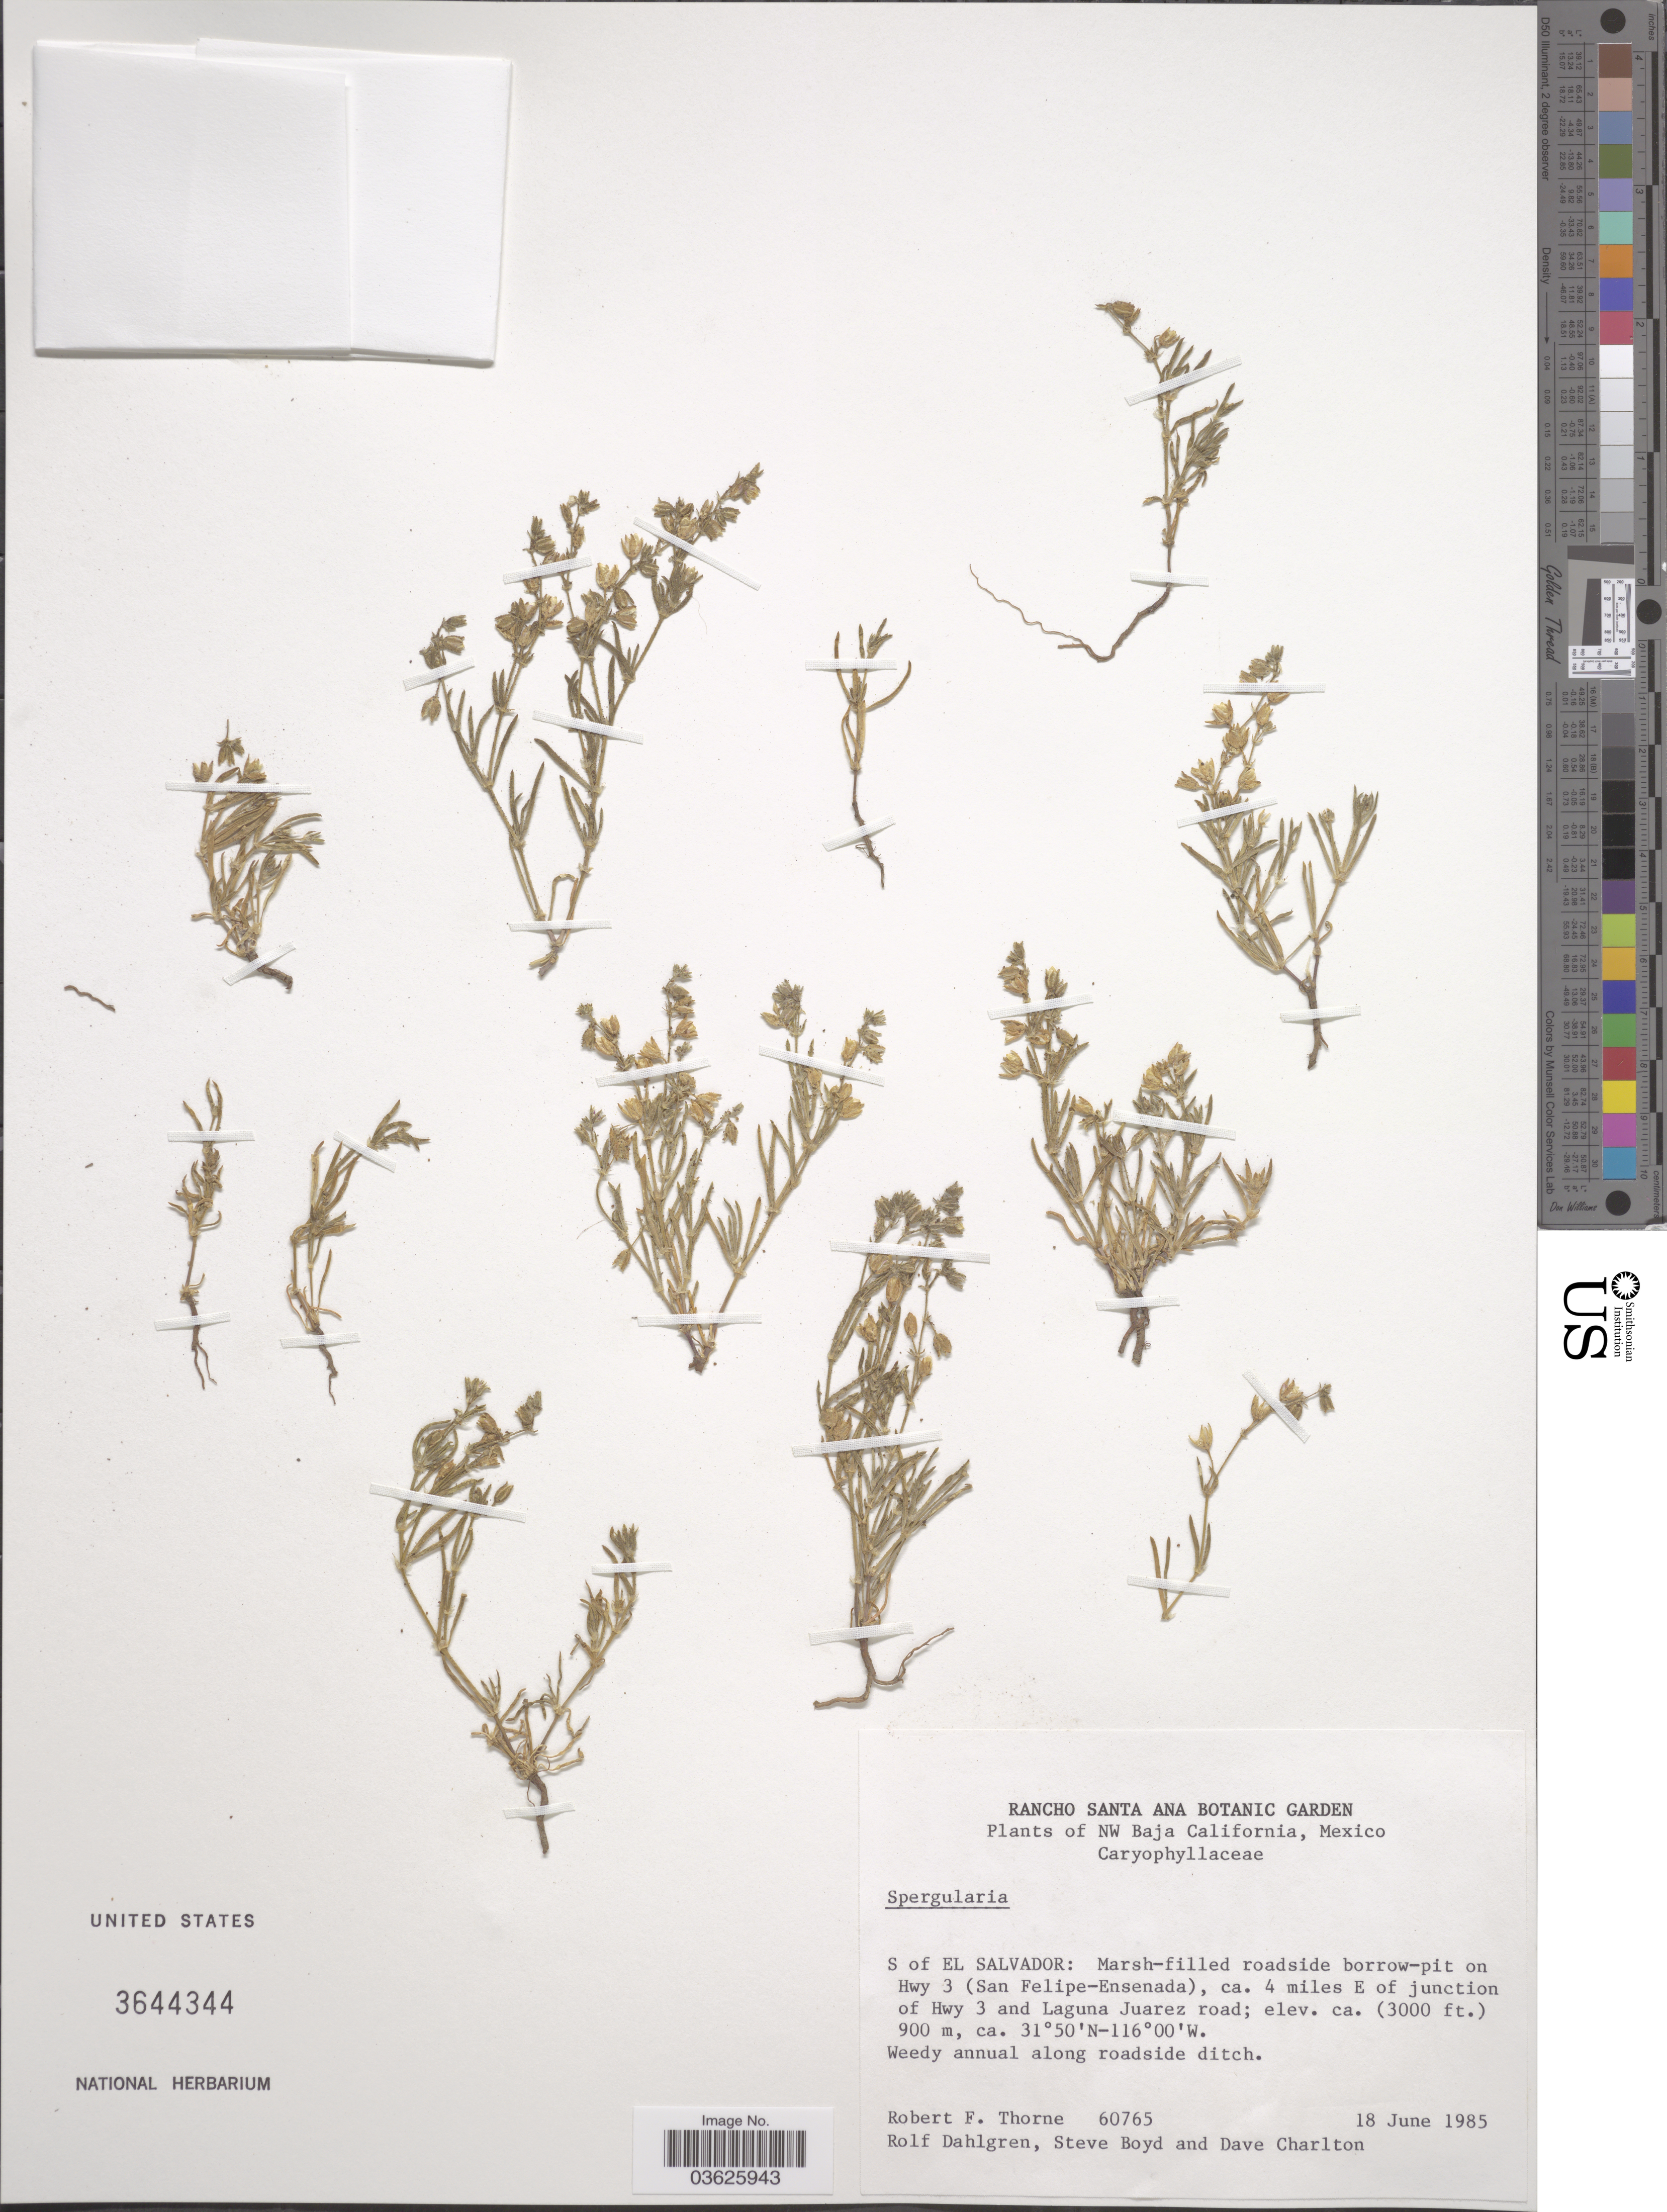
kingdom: Plantae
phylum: Tracheophyta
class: Magnoliopsida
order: Caryophyllales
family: Caryophyllaceae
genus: Tissa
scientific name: Tissa sp.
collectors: R. F. Thorne, R. Dahlgren, S. Boyd & D. Charlton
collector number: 60765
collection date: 1985-06-18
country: Mexico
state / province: Baja California Norte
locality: NW Baja California. S of El Salvador: Marsh-filled roadside borrow-pit on Hwy 3 (San Felipe-Ensenada), ca. 4 miles E of junction of Hwy 3 and Laguna Juarez road.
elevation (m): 900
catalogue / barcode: US 3644344